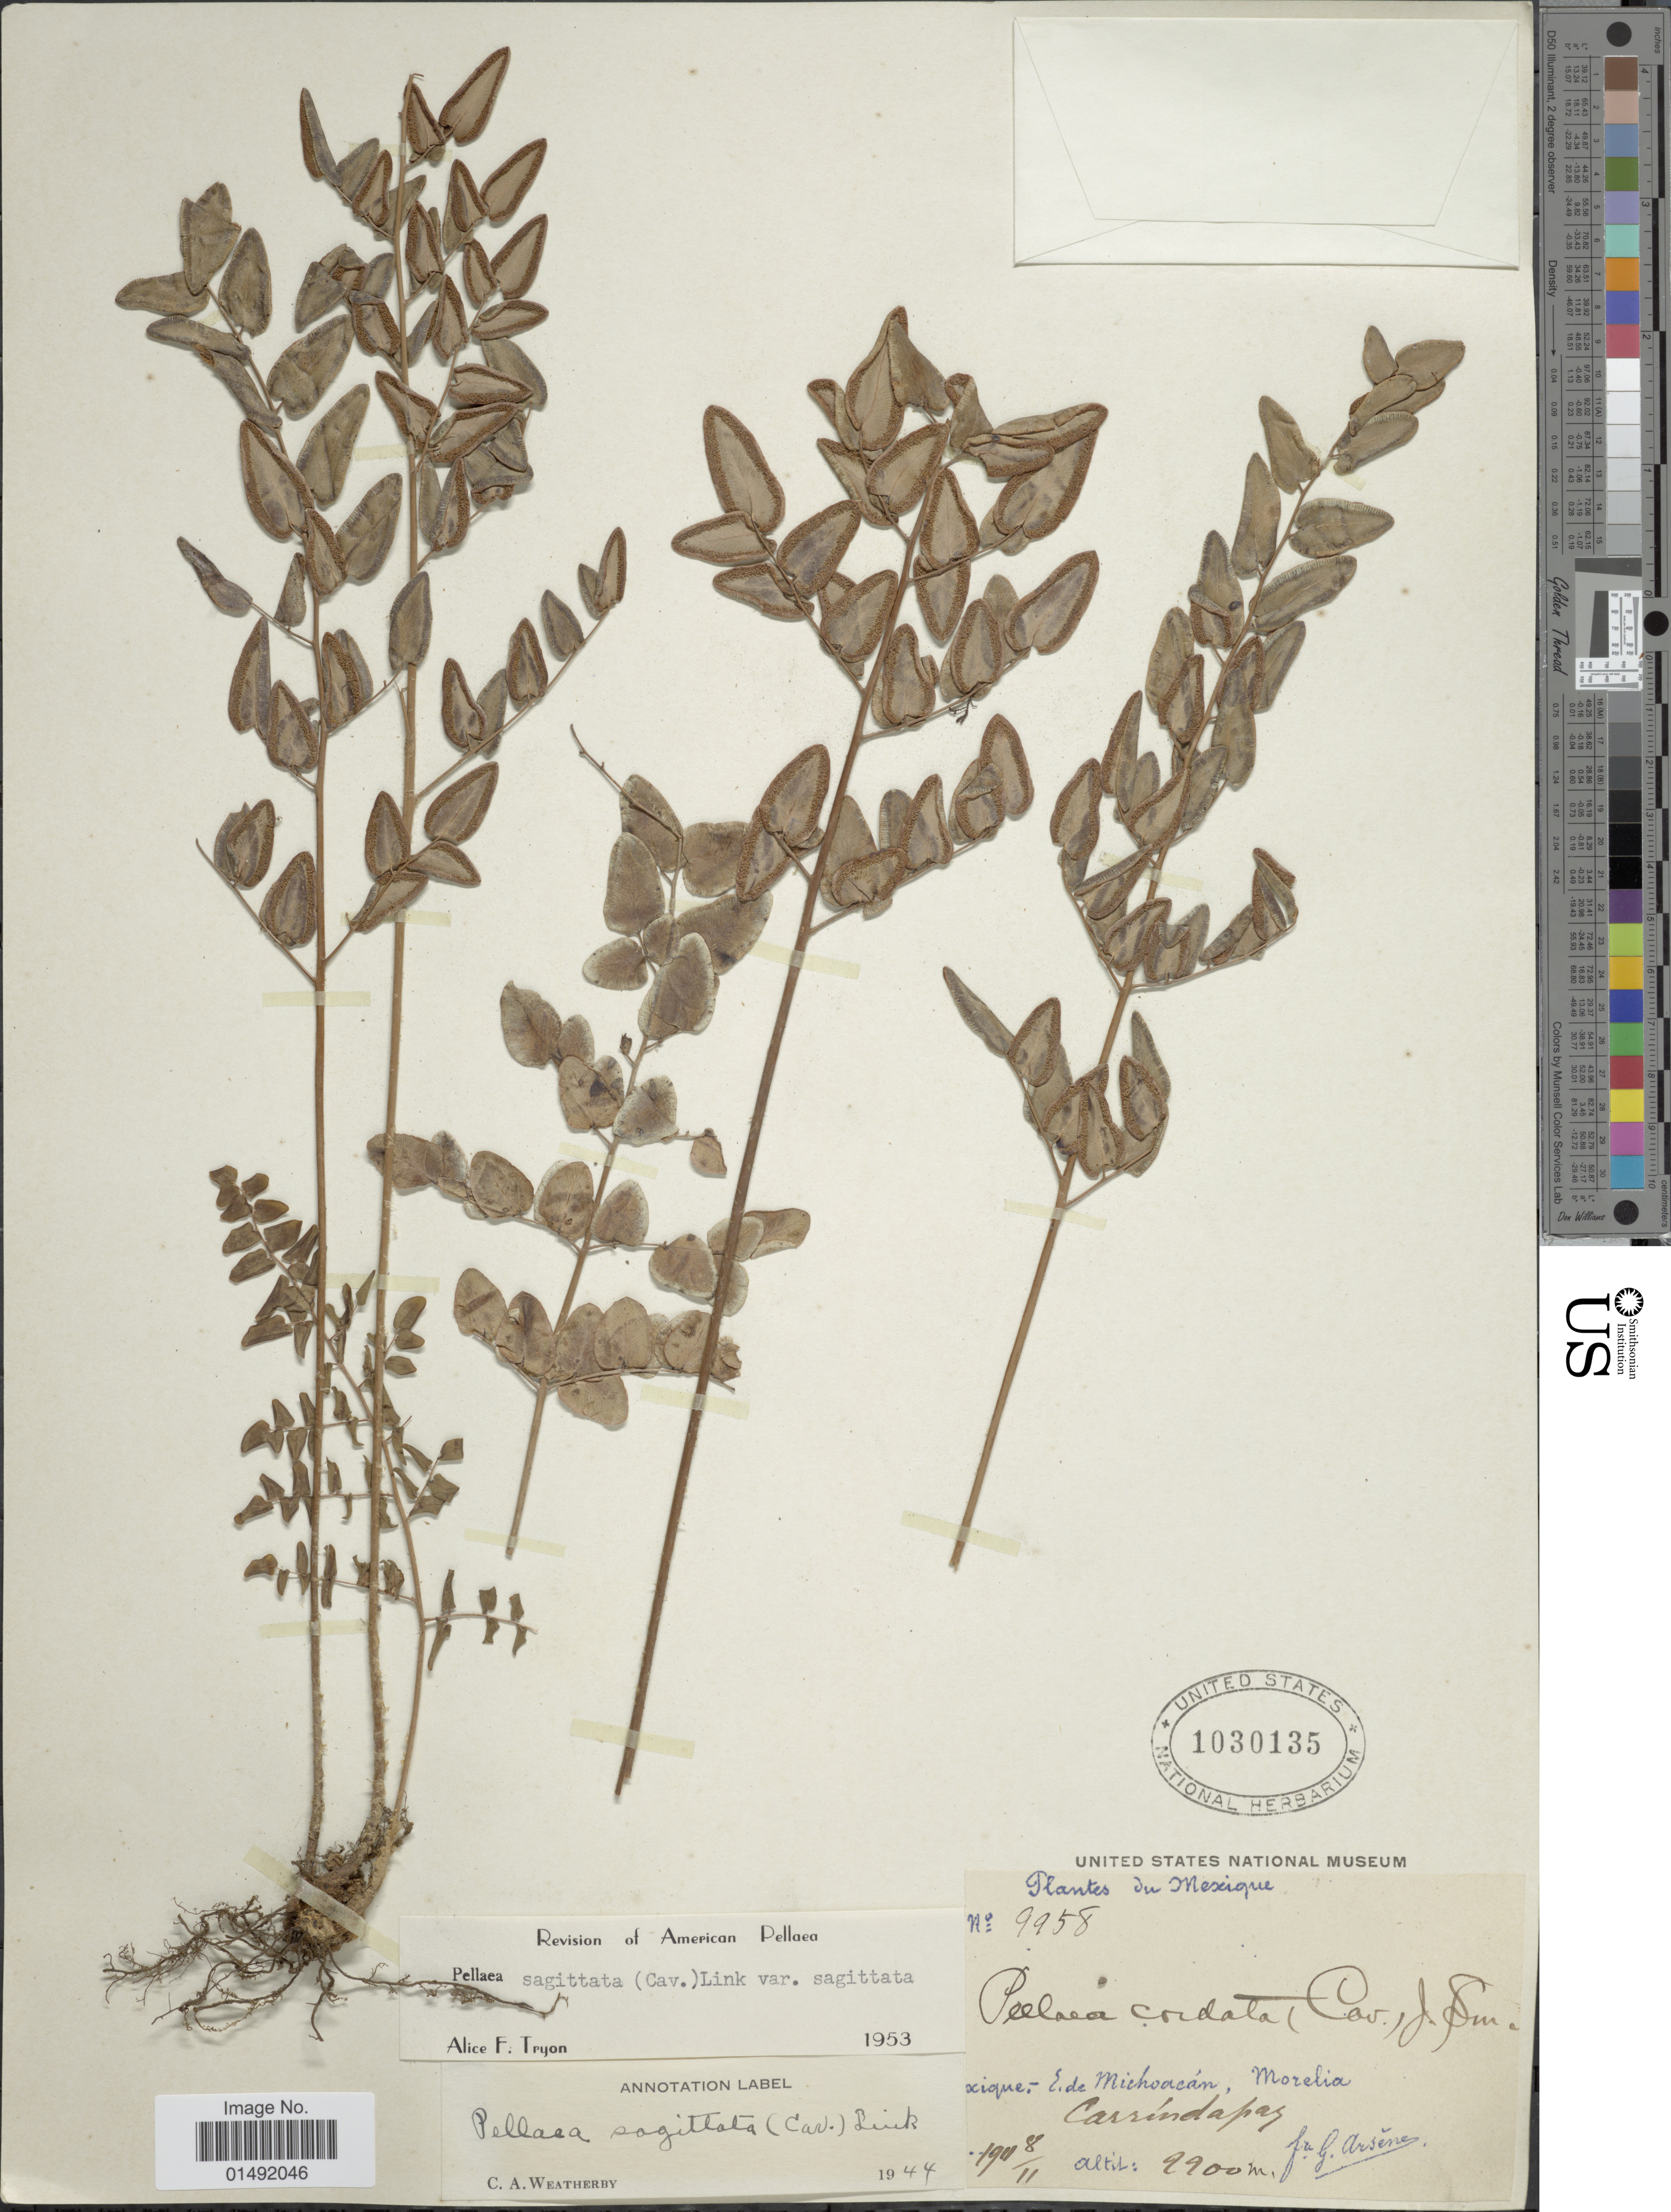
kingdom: Plantae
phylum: Tracheophyta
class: Polypodiopsida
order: Polypodiales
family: Pteridaceae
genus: Pellaea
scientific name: Pellaea sagittata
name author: (Cav.) Link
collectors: Bro. G. Arsène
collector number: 9958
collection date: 1911-11-08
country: Mexico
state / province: Michoacán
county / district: Morelia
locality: Carrindapaz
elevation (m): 9900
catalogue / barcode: US 1030135